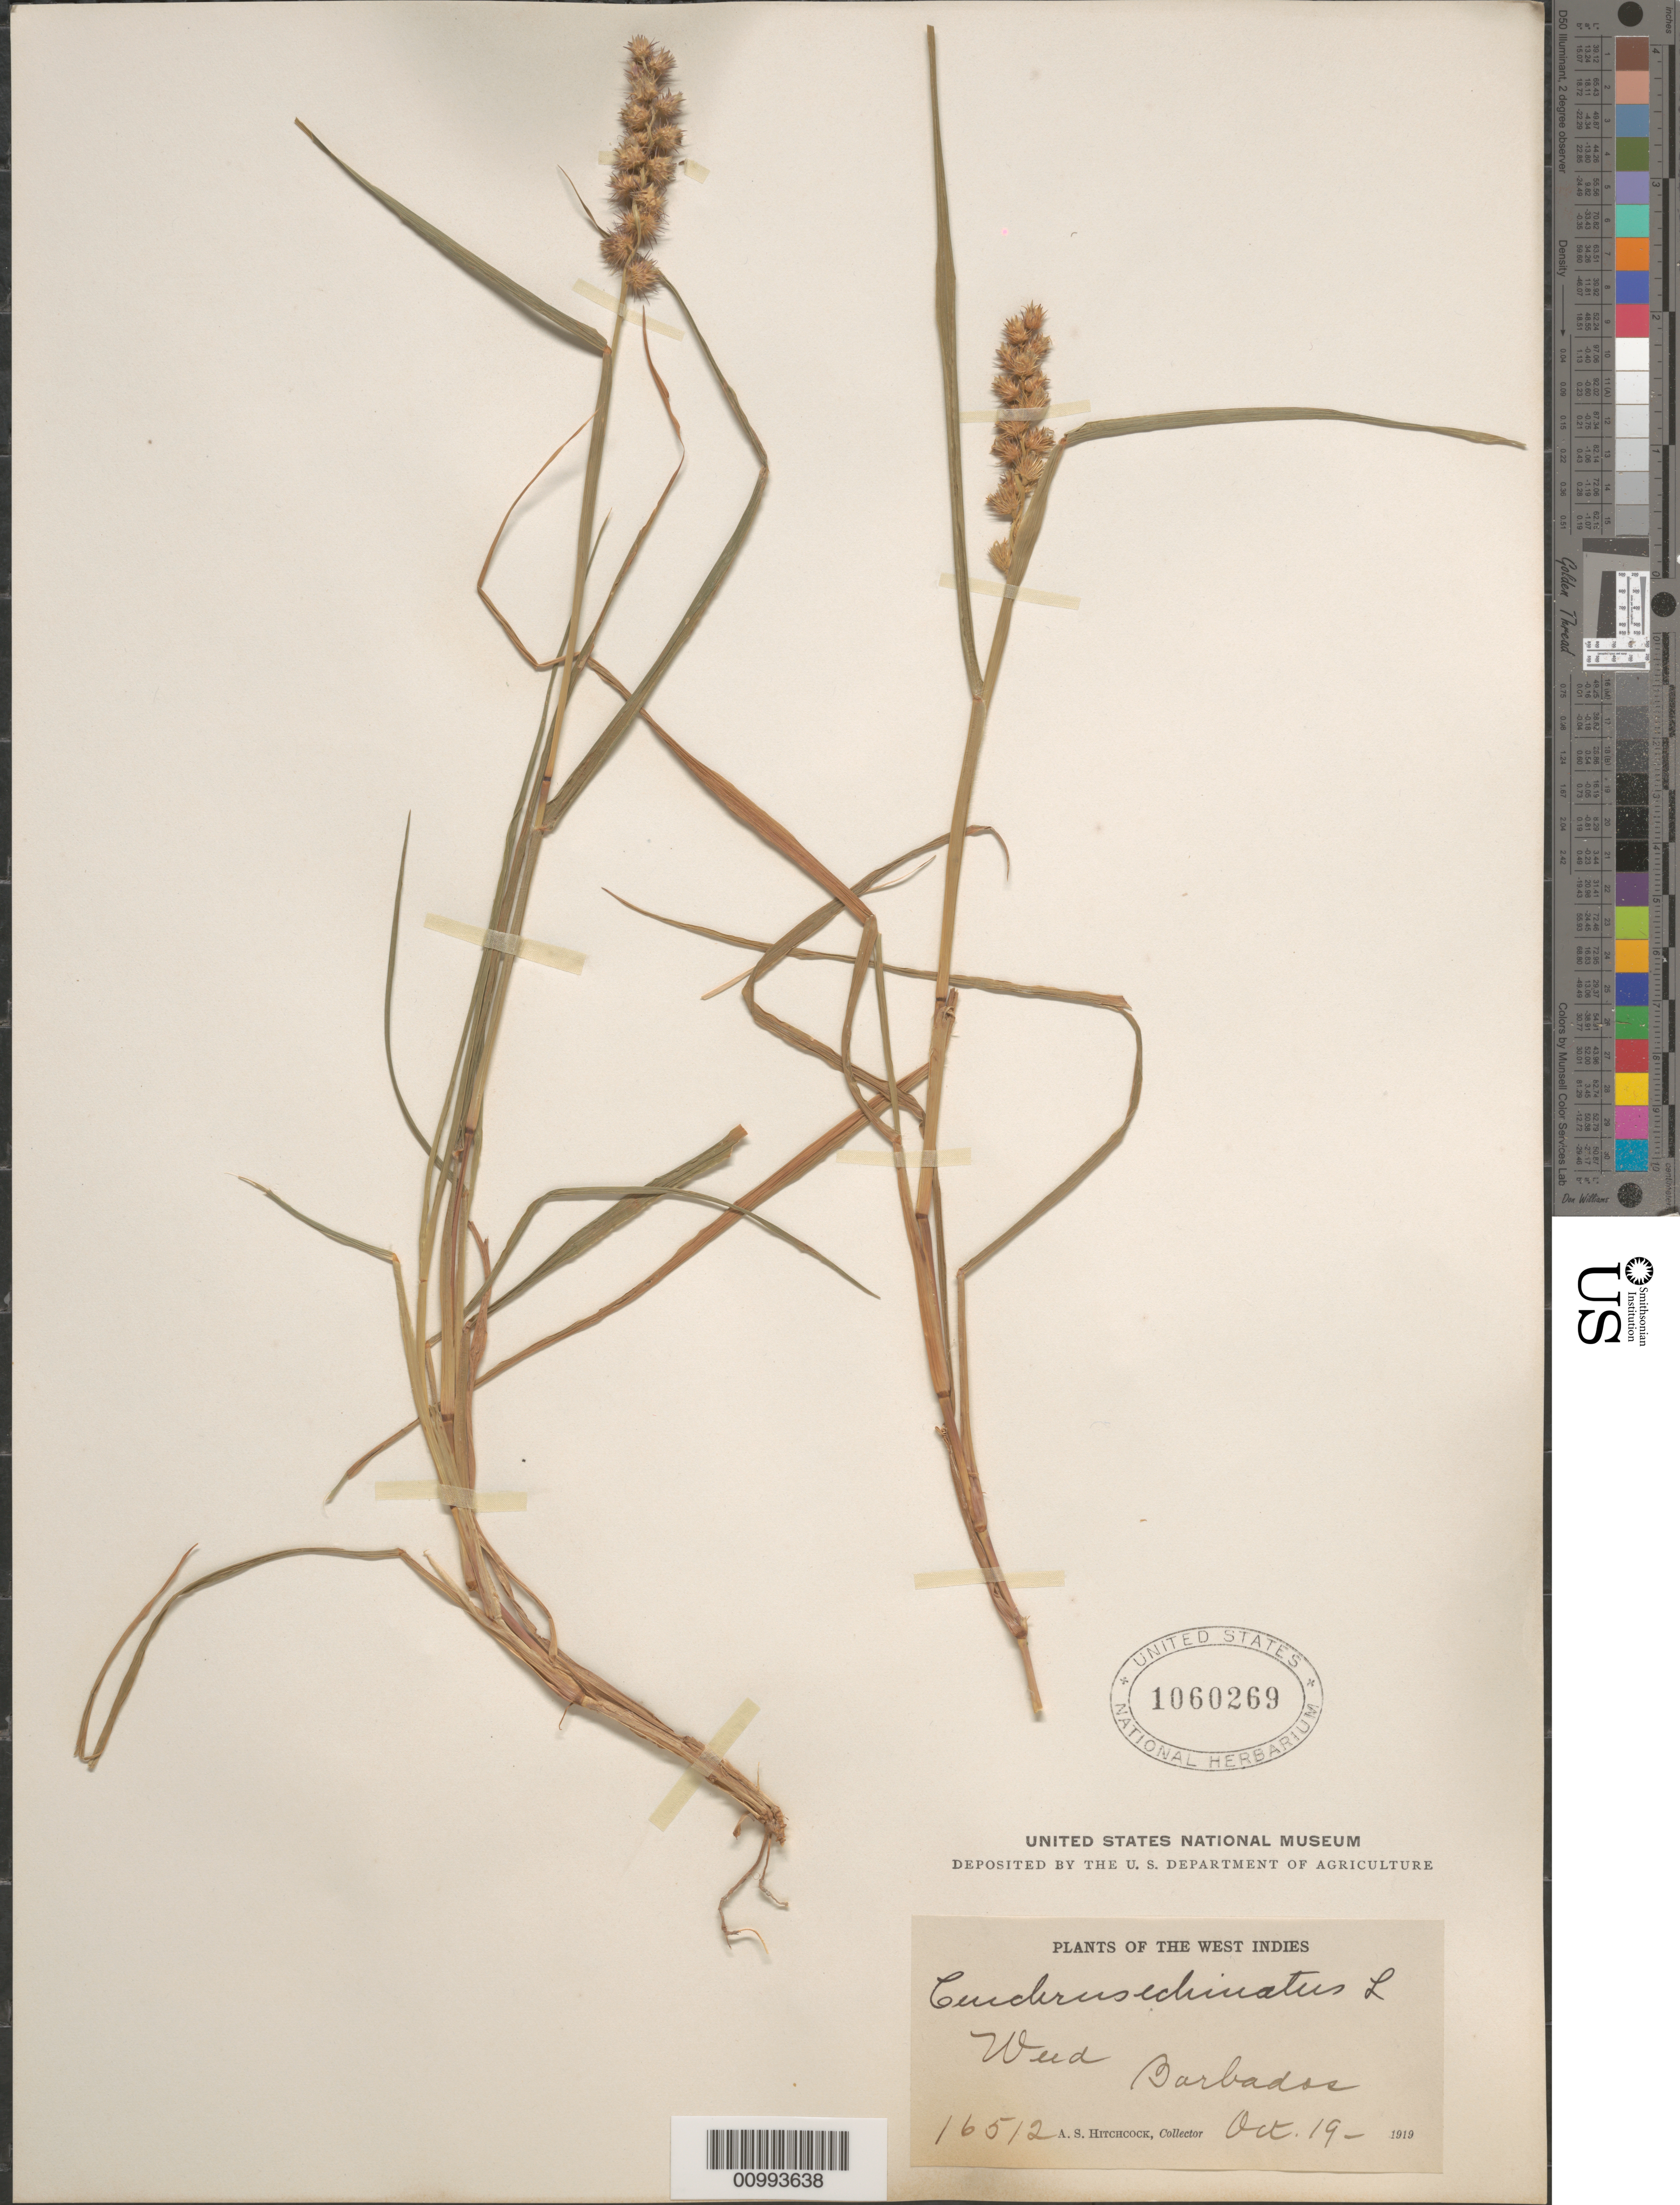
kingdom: Plantae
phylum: Tracheophyta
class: Liliopsida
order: Poales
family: Poaceae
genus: Cenchrus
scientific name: Cenchrus echinatus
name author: L.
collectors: A. S. Hitchcock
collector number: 16512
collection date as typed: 19 Oct 1919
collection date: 1919-10-19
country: Barbados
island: Barbados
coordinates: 0 N, 0 E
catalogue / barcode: US 1060269